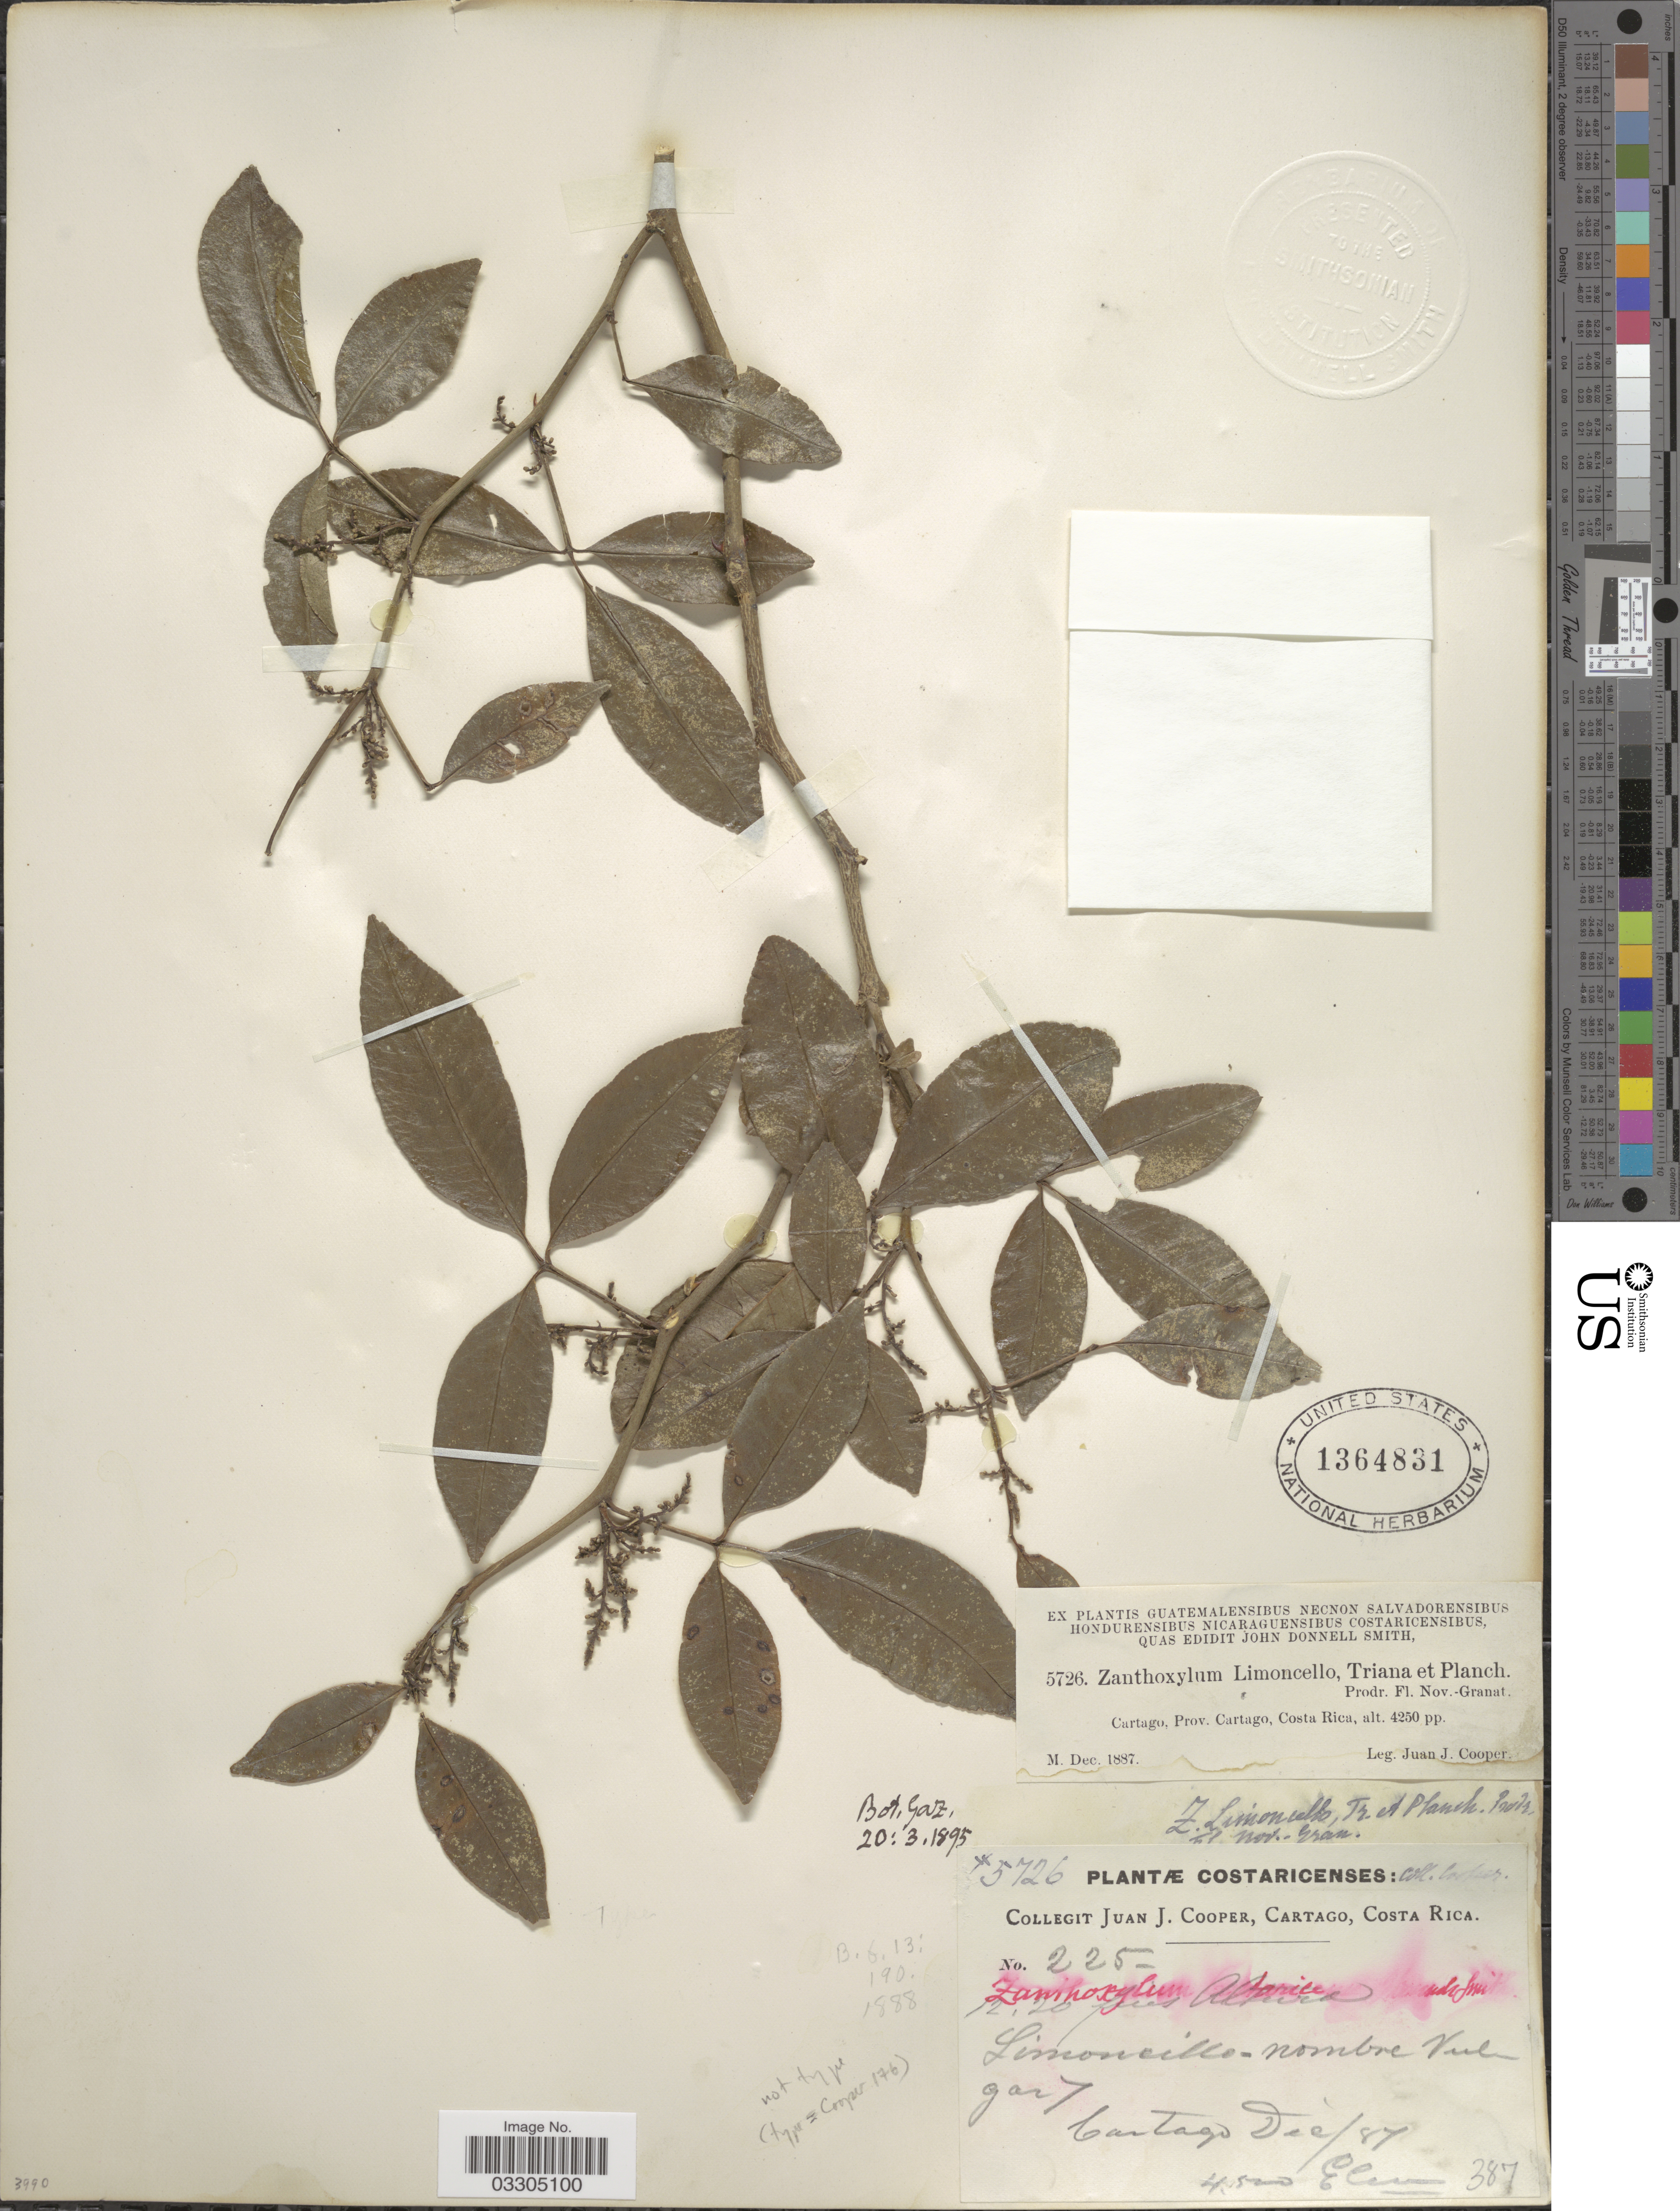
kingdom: Plantae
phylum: Tracheophyta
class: Magnoliopsida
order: Sapindales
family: Rutaceae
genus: Zanthoxylum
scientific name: Zanthoxylum limoncello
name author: Planch. & Oerst.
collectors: J. J. Cooper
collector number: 225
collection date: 1887-12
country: Costa Rica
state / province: Cartago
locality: Cartago, Prov. Cartago.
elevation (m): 1295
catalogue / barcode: US 1364831